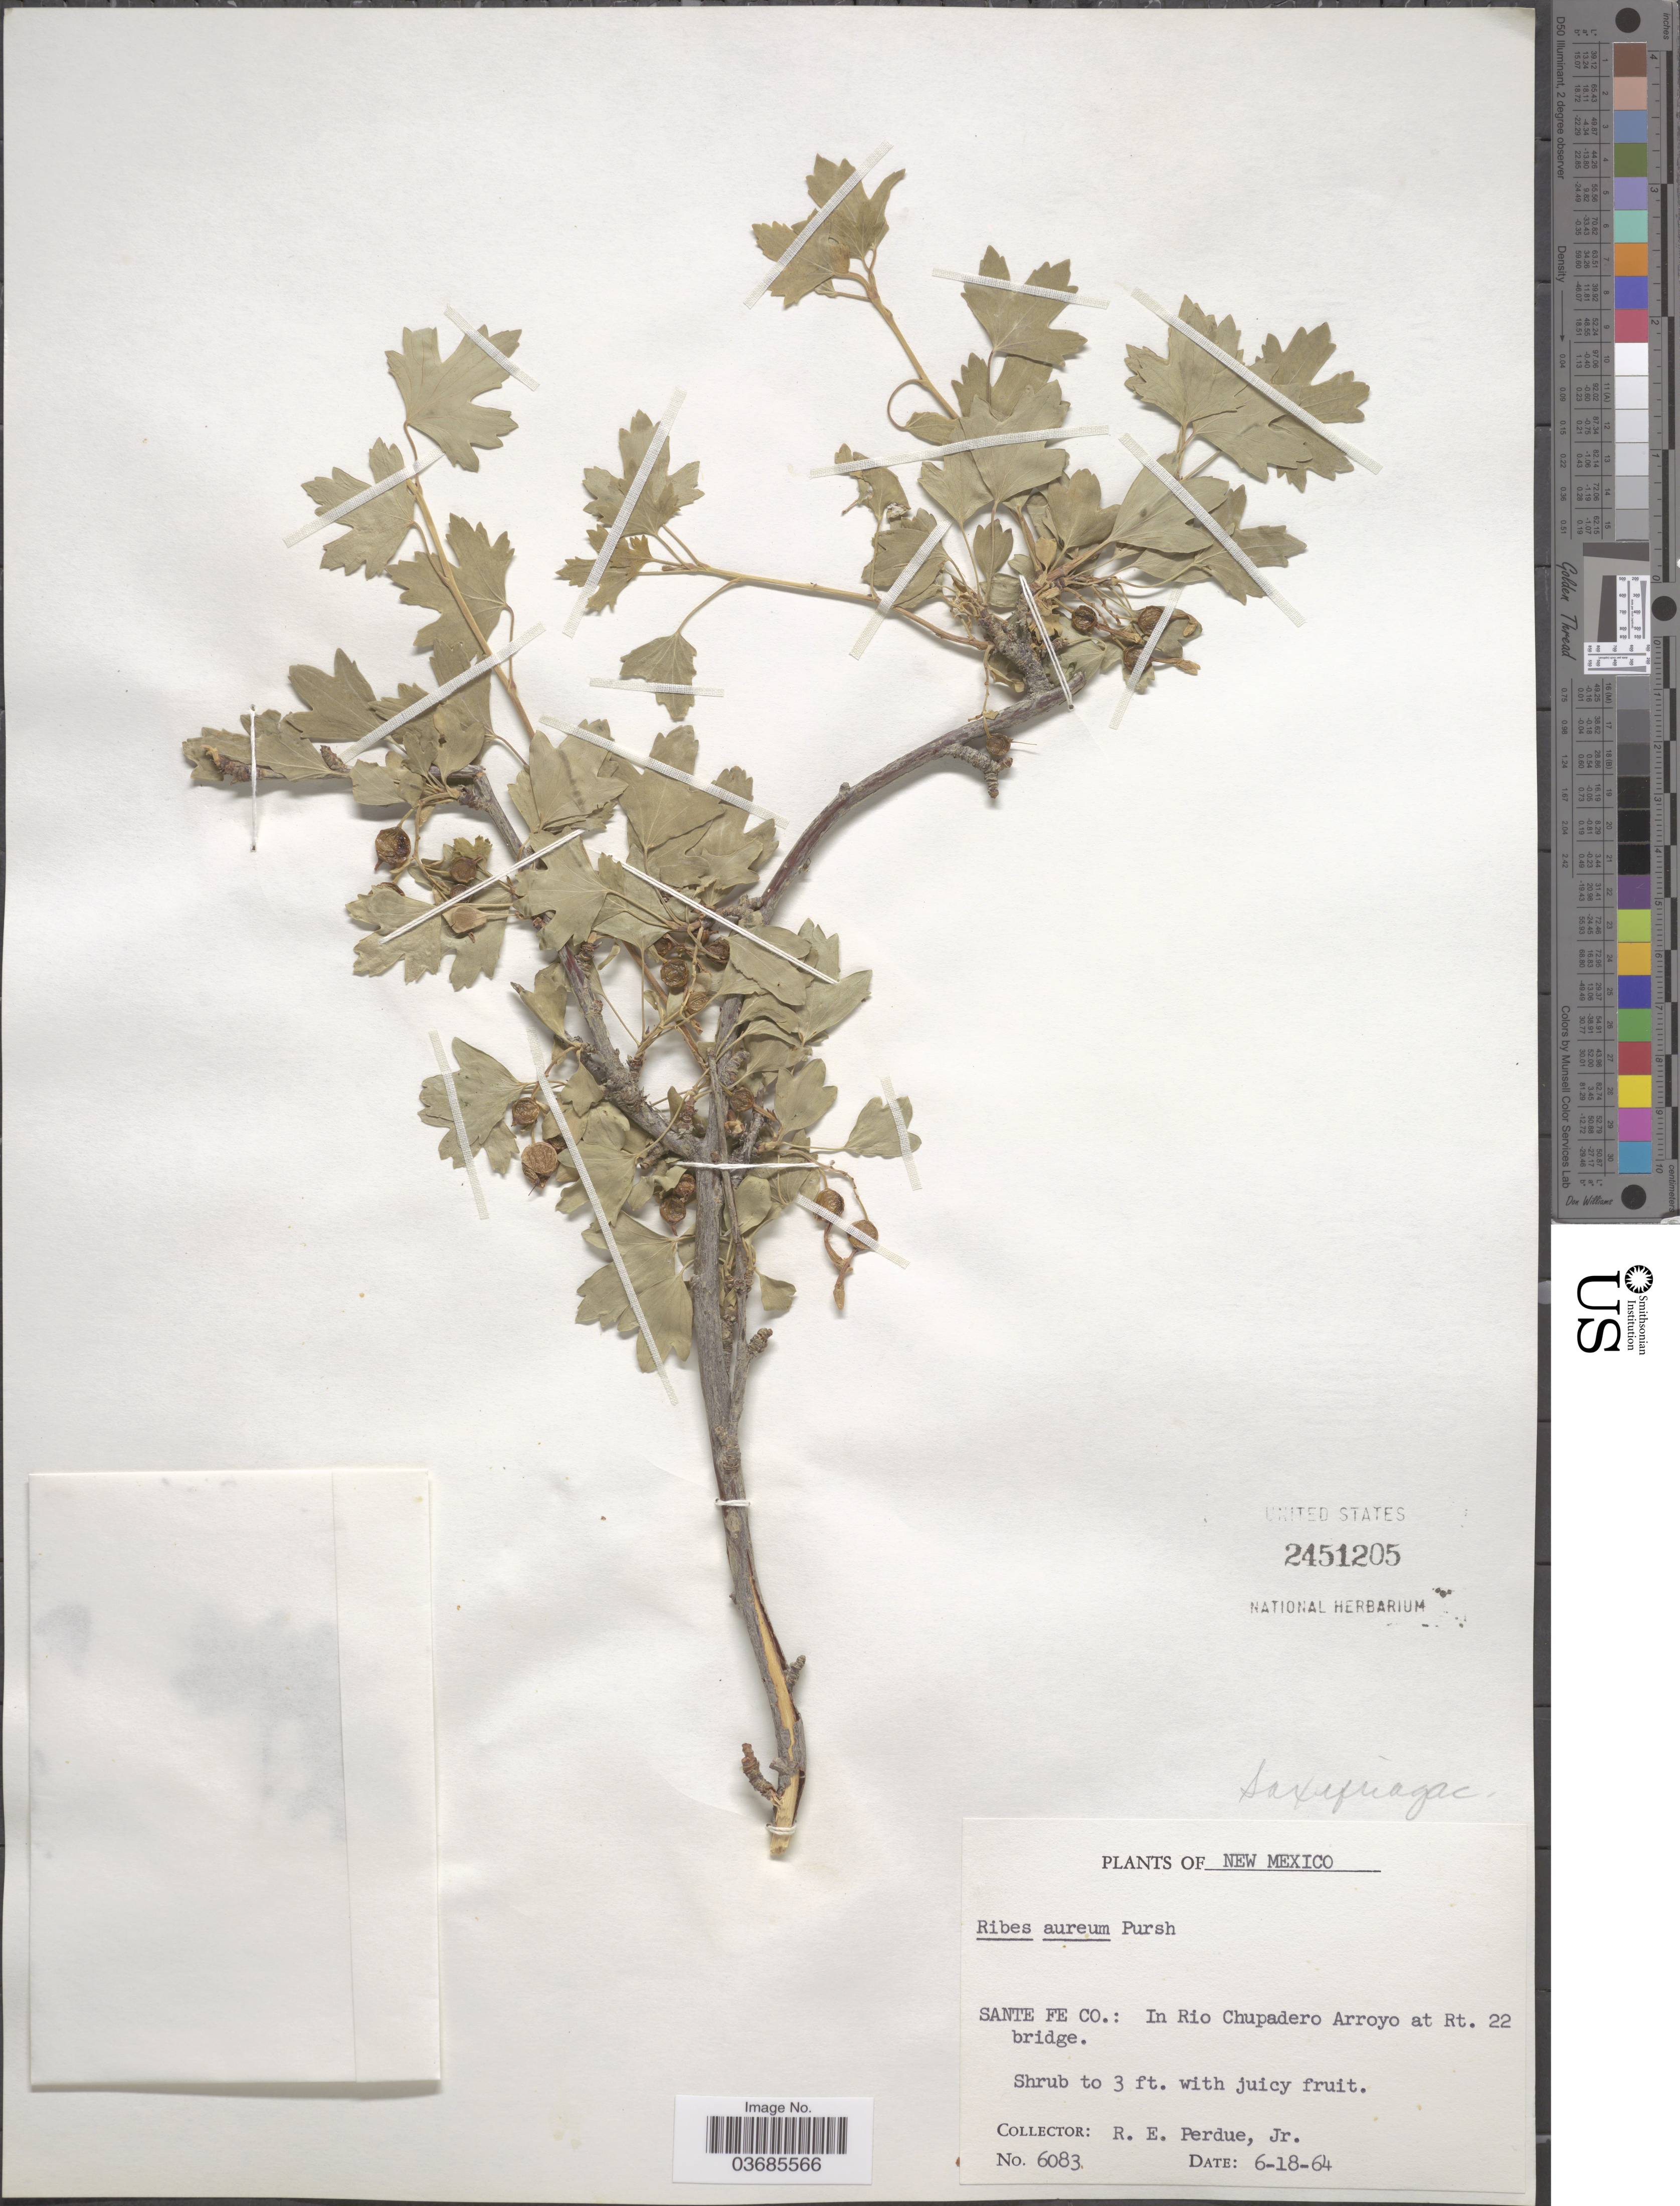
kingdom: Plantae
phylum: Tracheophyta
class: Magnoliopsida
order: Saxifragales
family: Grossulariaceae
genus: Ribes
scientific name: Ribes aureum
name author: Pursh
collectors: R. E. Perdue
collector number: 6083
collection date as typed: Transcribed d/m/y: 18/6/64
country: United States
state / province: New Mexico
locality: Sante Fe Co.: In Rio Chupadero Arroyo at Rt. 22 bridge.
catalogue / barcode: US 2451205